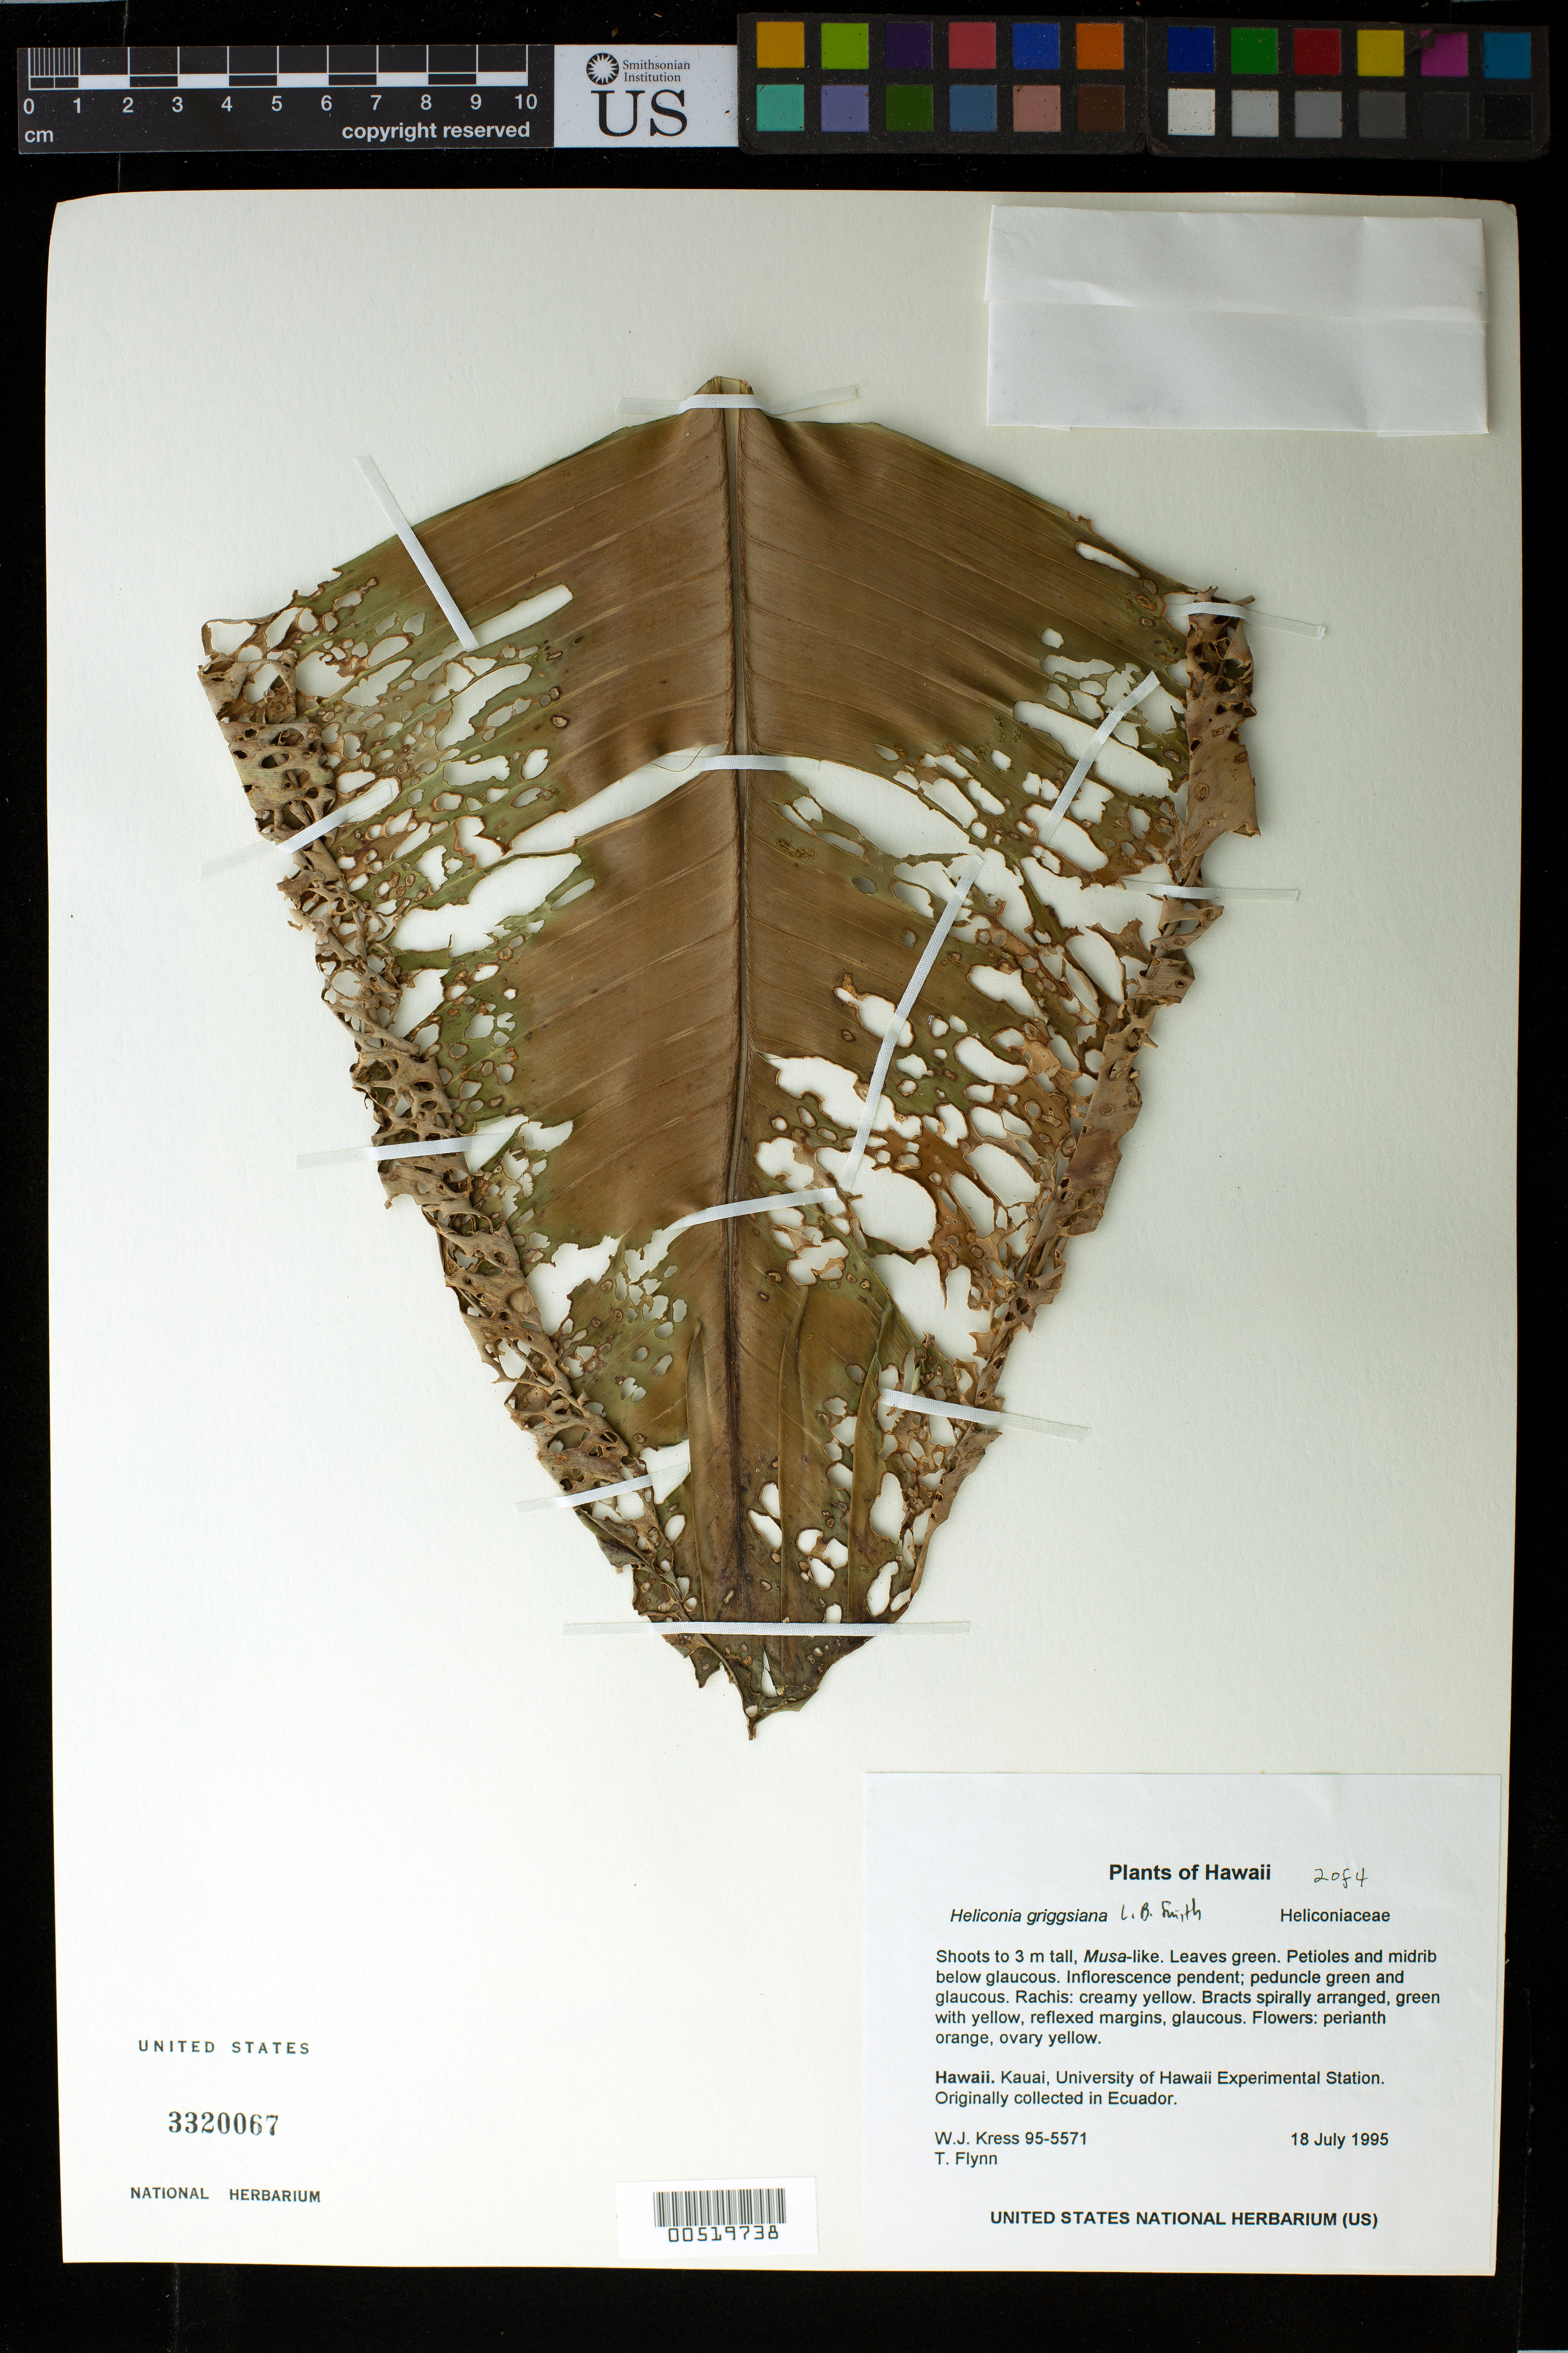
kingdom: Plantae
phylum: Tracheophyta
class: Liliopsida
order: Zingiberales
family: Heliconiaceae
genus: Heliconia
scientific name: Heliconia griggsiana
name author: L.B. Sm.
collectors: W. J. Kress & T. W. Flynn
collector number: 95-5571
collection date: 1995-08-18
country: United States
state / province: Hawaii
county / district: Kaui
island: Kaua'i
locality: University of Hawaii Experimental Station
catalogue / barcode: US 3320067